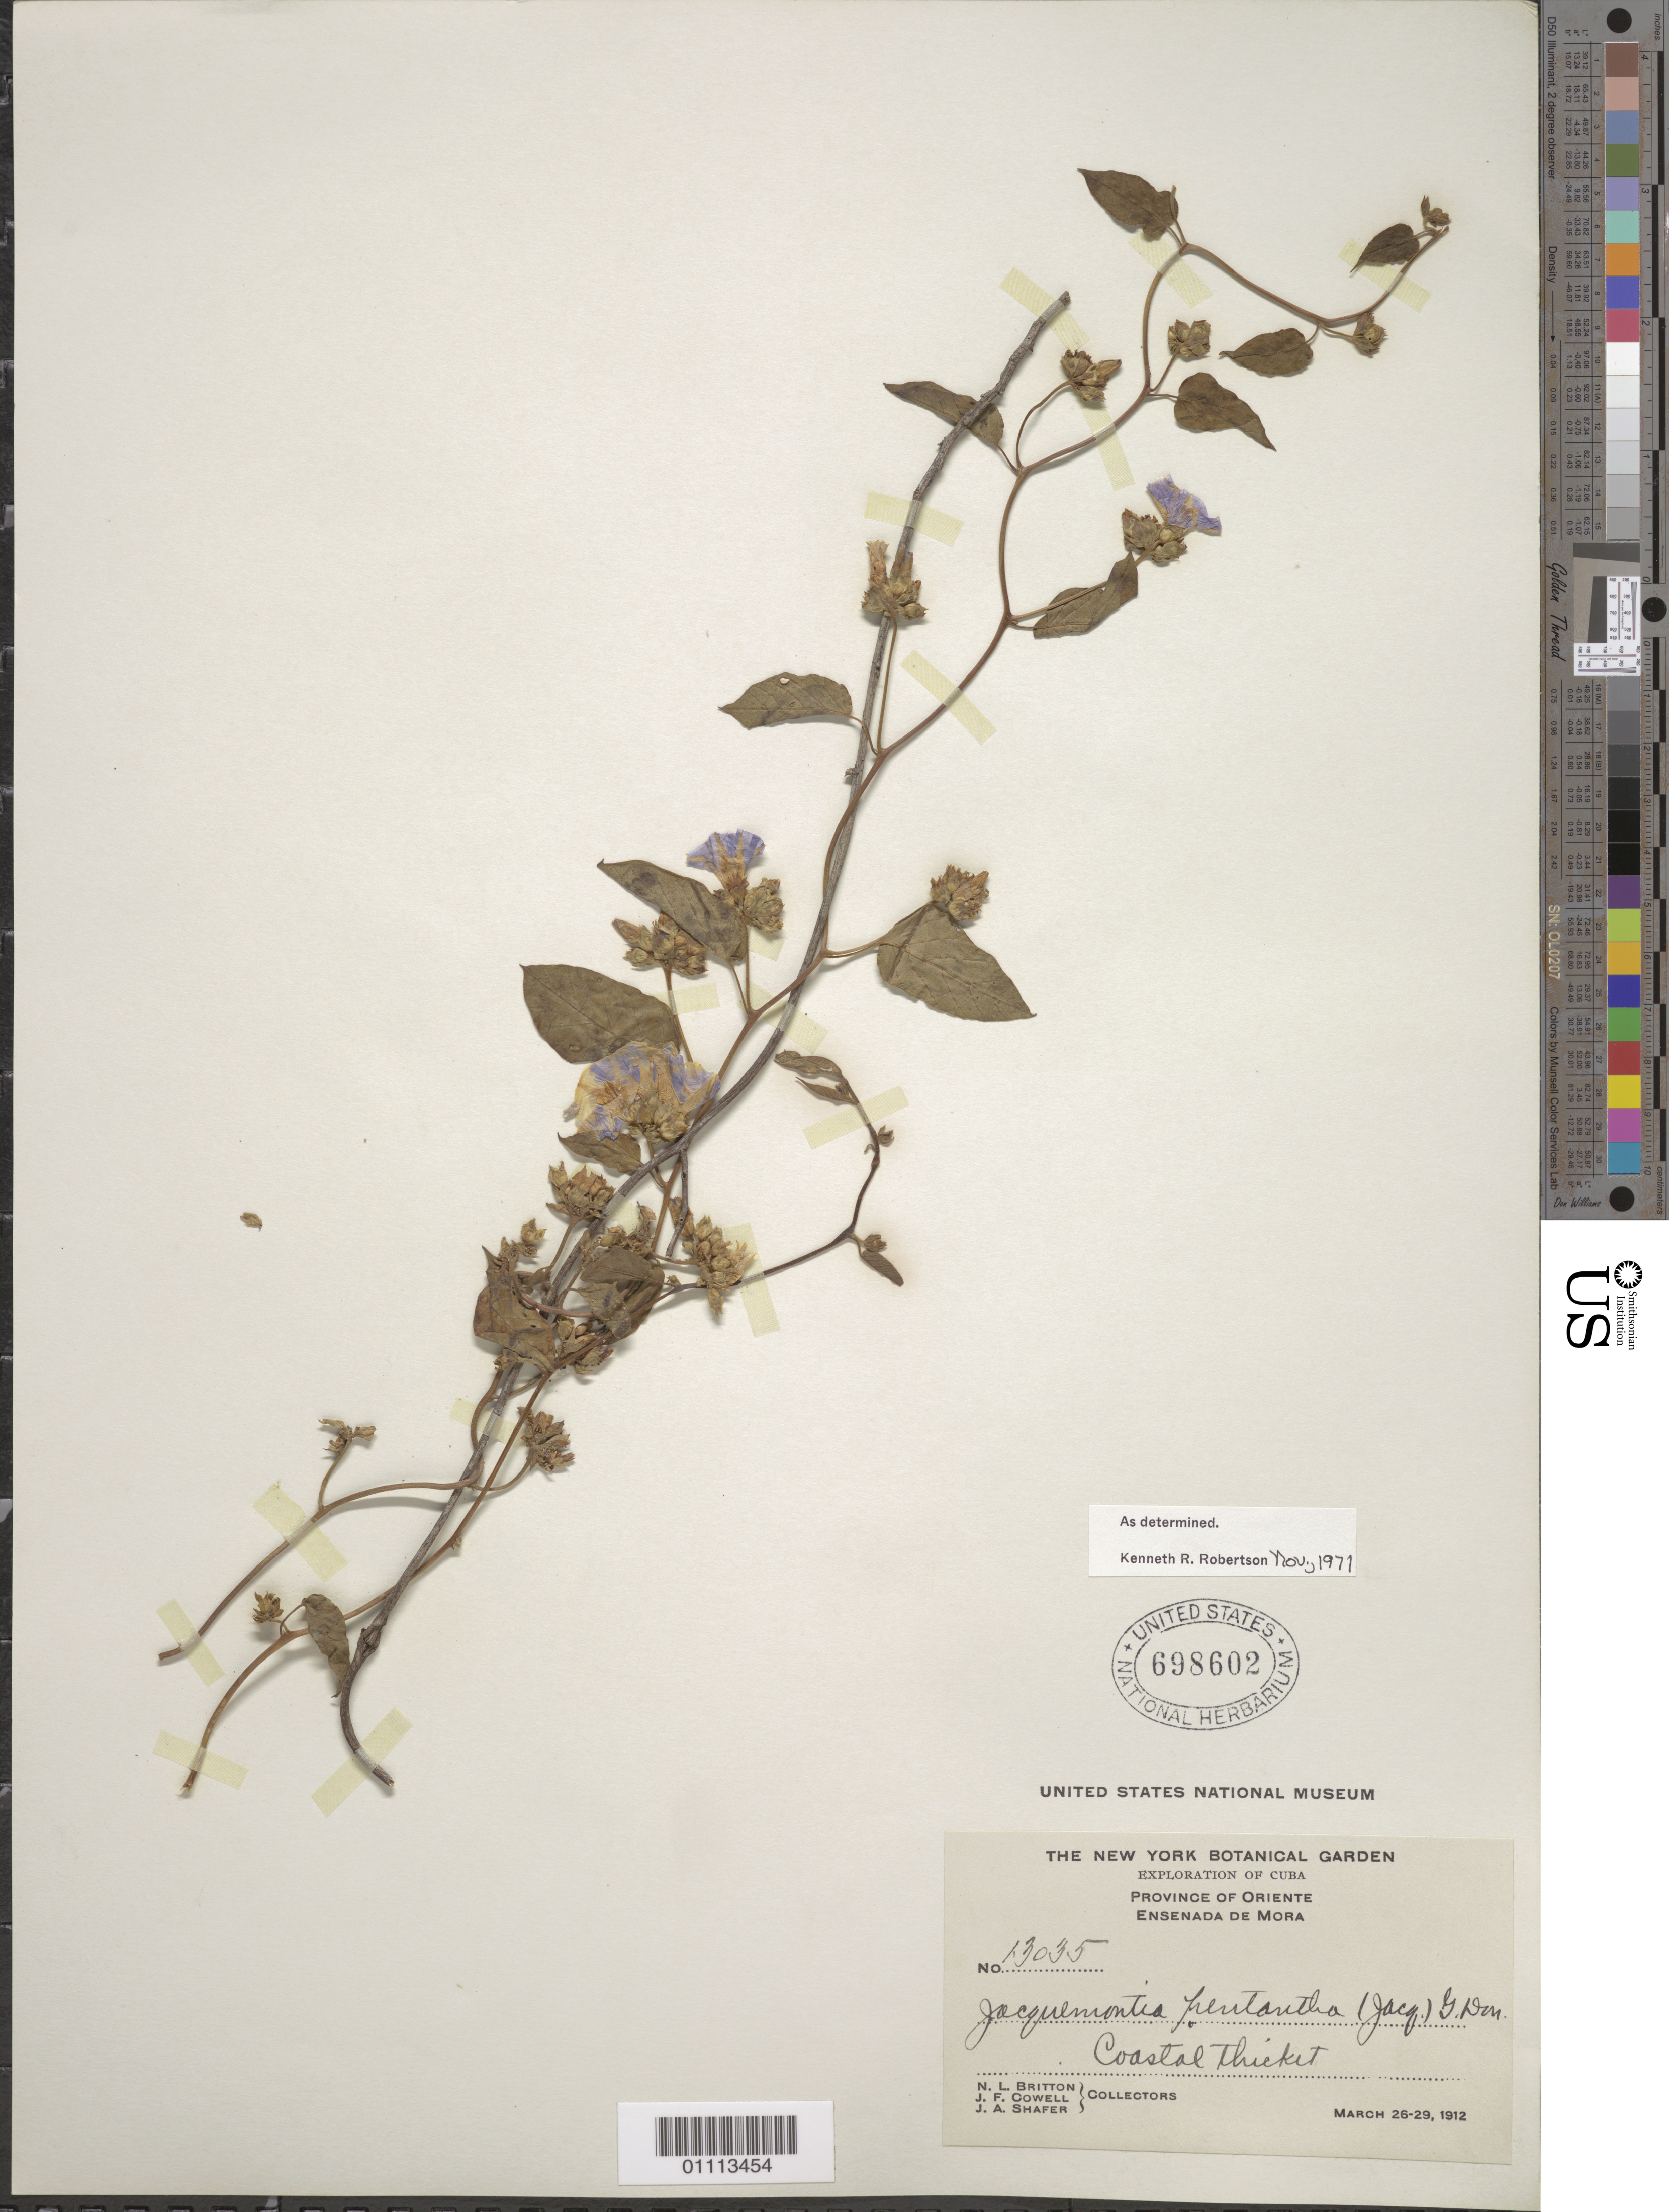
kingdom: Plantae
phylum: Tracheophyta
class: Magnoliopsida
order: Solanales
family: Convolvulaceae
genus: Jacquemontia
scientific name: Jacquemontia pentanthos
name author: (Jacq.) G. Don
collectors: N. Britton, J. F. Cowell & J. A. Shafer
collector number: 13035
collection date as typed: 26 Mar 1912 to 29 Mar 1912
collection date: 1912-03-26/1912-03-29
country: Cuba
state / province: Oriente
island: Cuba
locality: Ensenada de Mora Coastal thicket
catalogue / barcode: US 698602